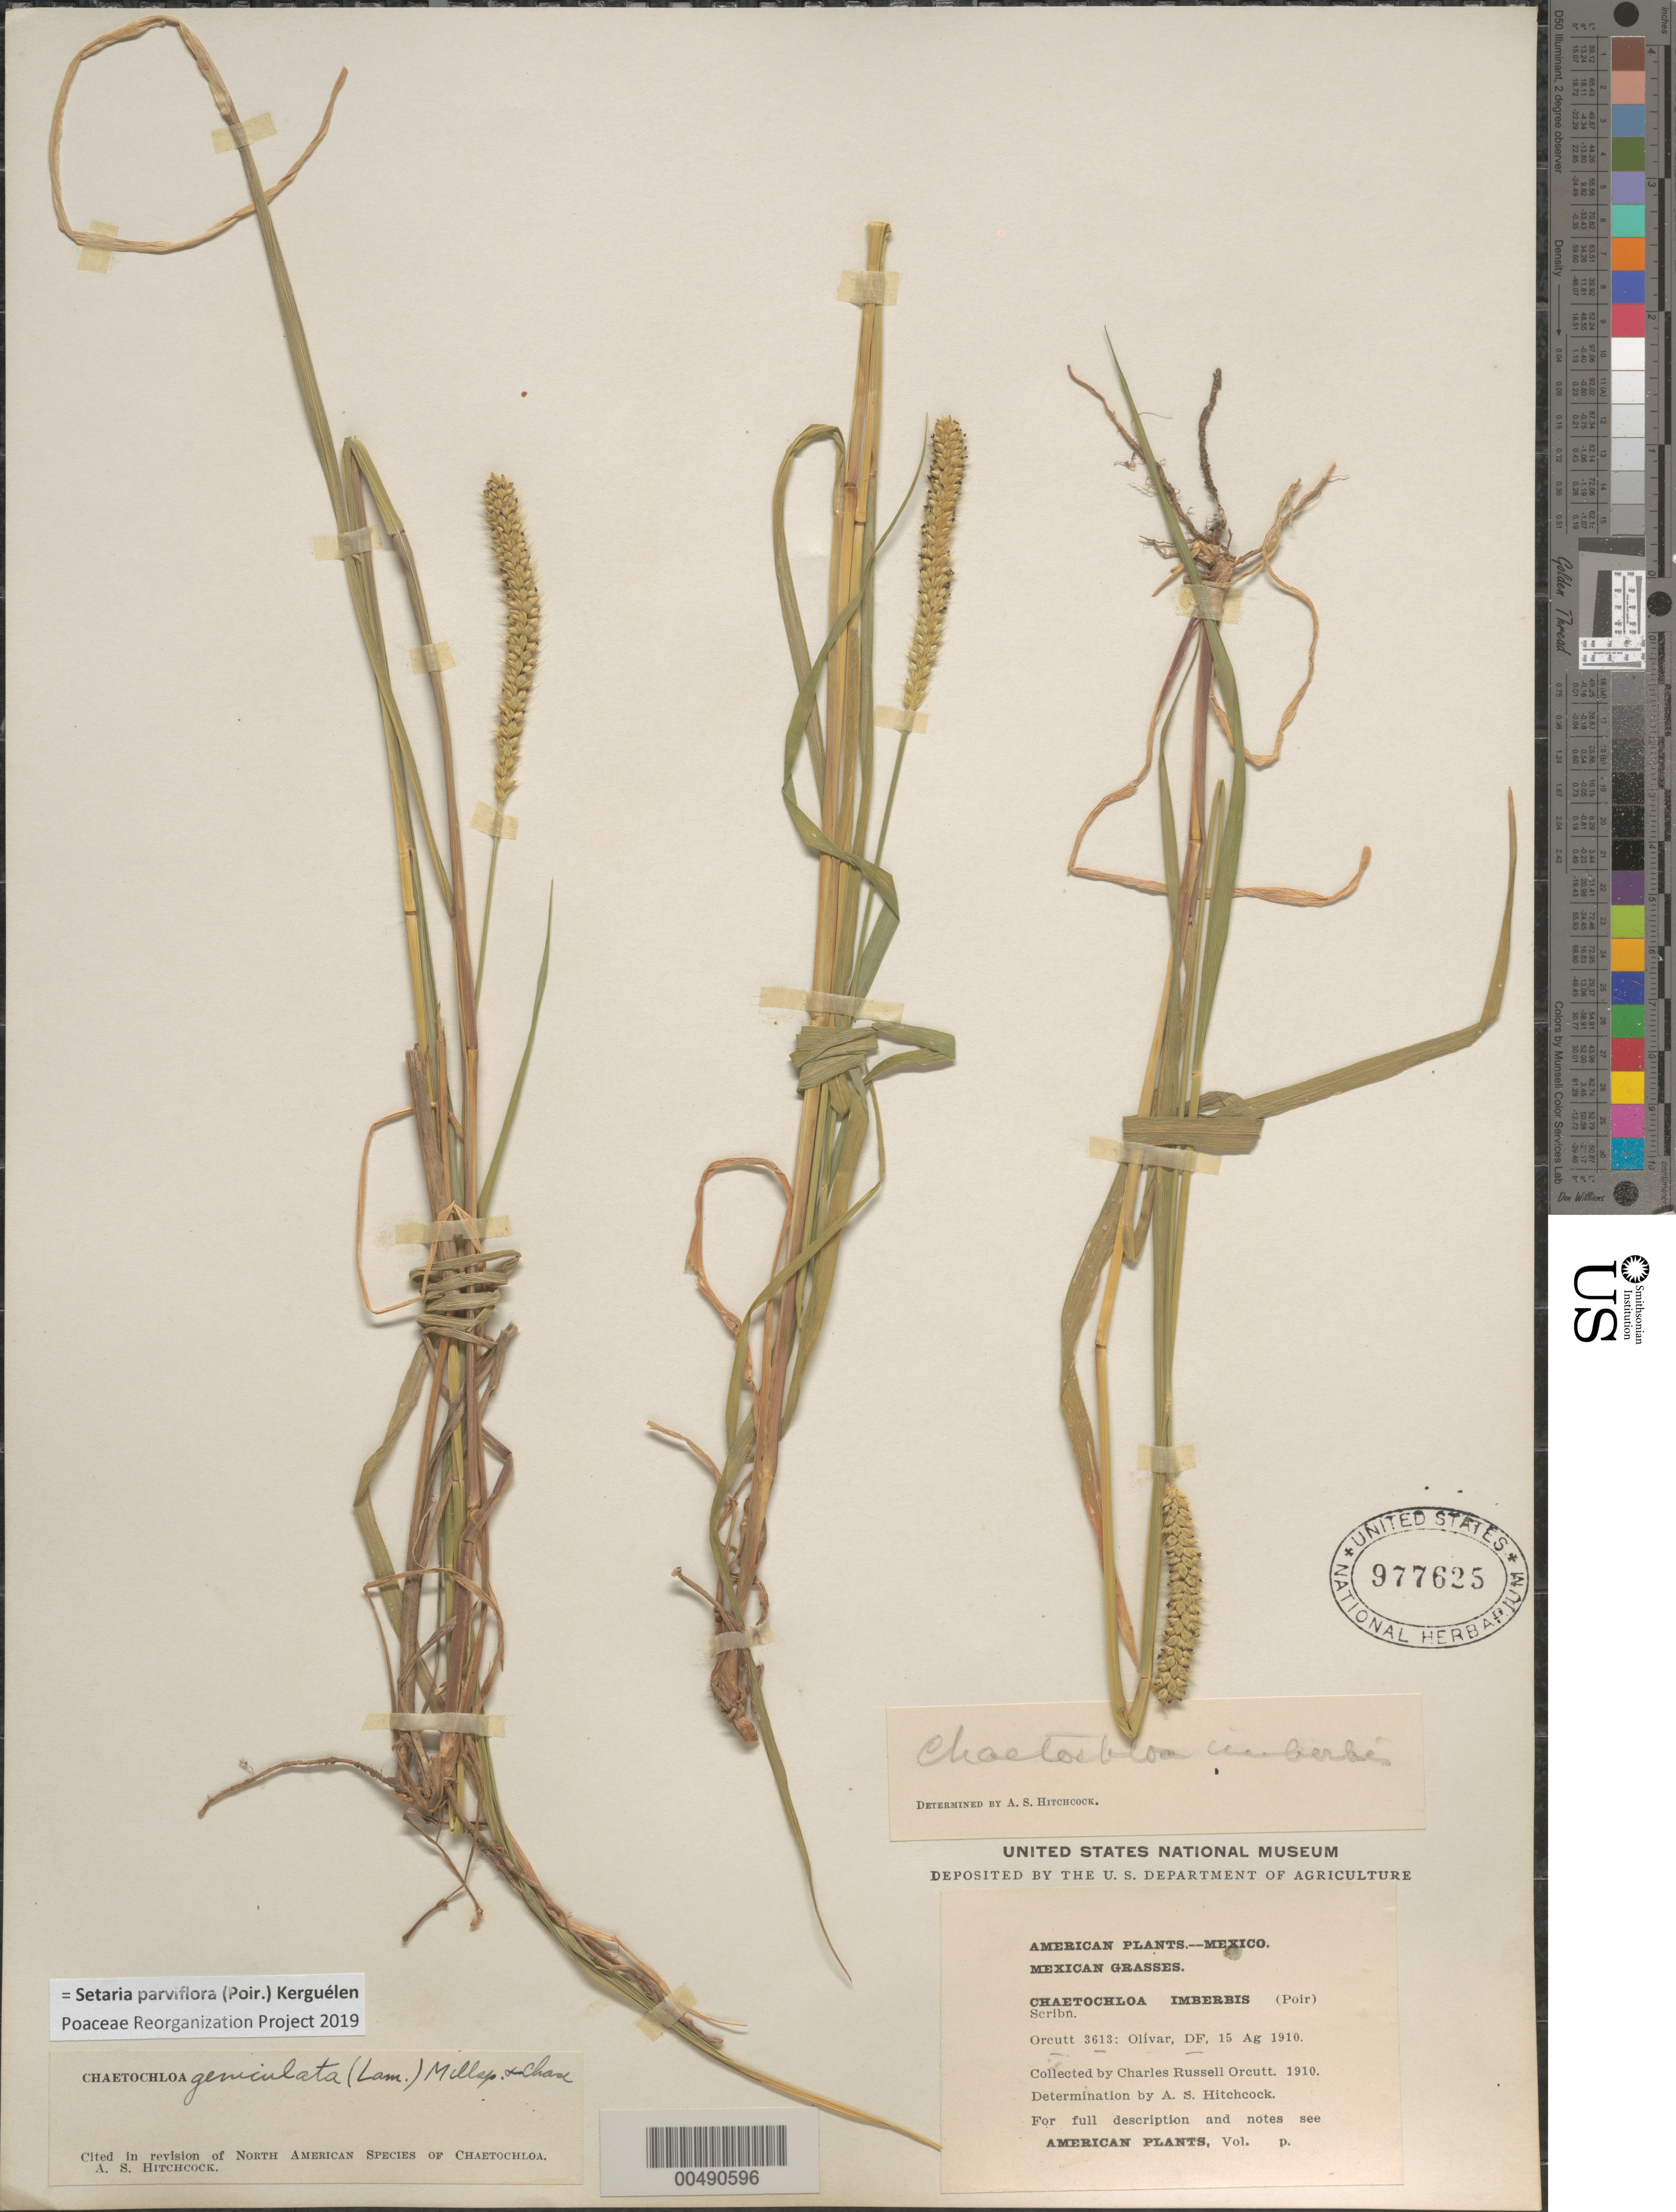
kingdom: Plantae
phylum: Tracheophyta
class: Liliopsida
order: Poales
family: Poaceae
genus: Setaria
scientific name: Setaria parviflora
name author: (Poir.) Kerguélen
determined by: Poaceae Reorganization Project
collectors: C. R. Orcutt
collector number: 3613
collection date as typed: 15 Aug 1910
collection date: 1910-08-15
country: Mexico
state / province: Distrito Federal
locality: Olivar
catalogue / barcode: US 977625